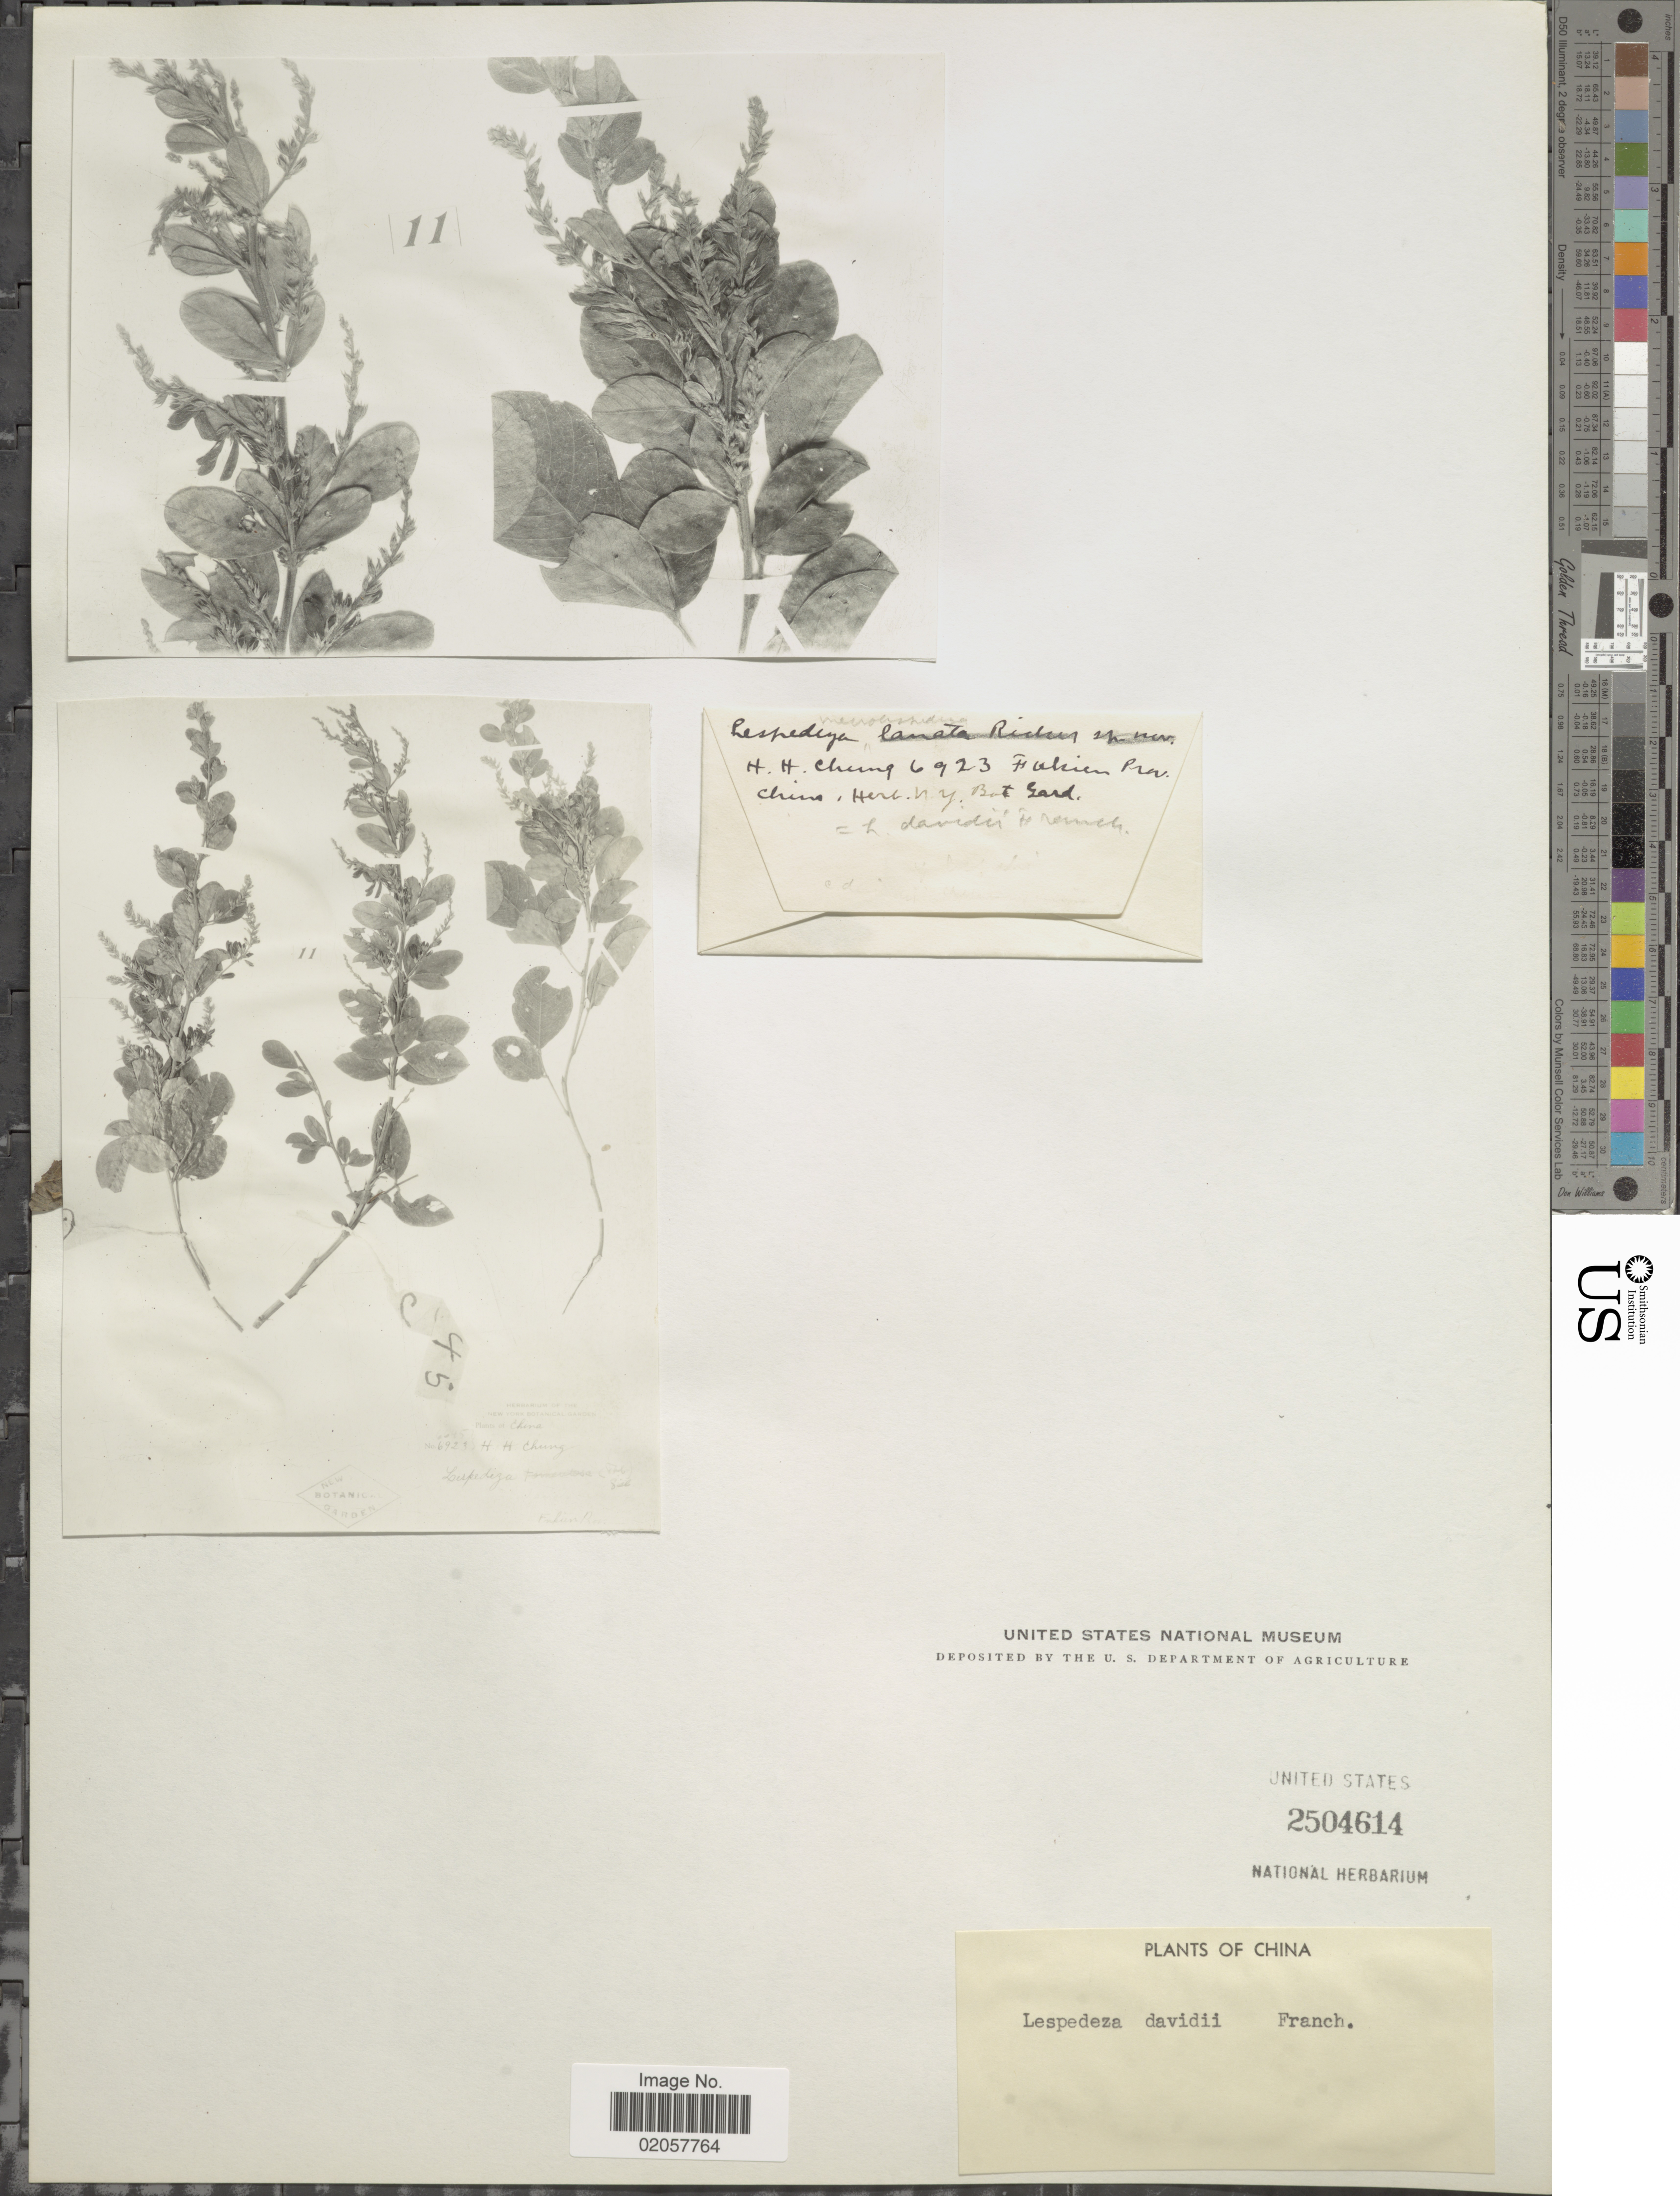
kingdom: Plantae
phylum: Tracheophyta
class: Magnoliopsida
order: Fabales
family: Fabaceae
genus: Lespedeza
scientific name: Lespedeza davidii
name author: Franch.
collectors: H. Chung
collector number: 6923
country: China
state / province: Fujian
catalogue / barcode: US 2504614